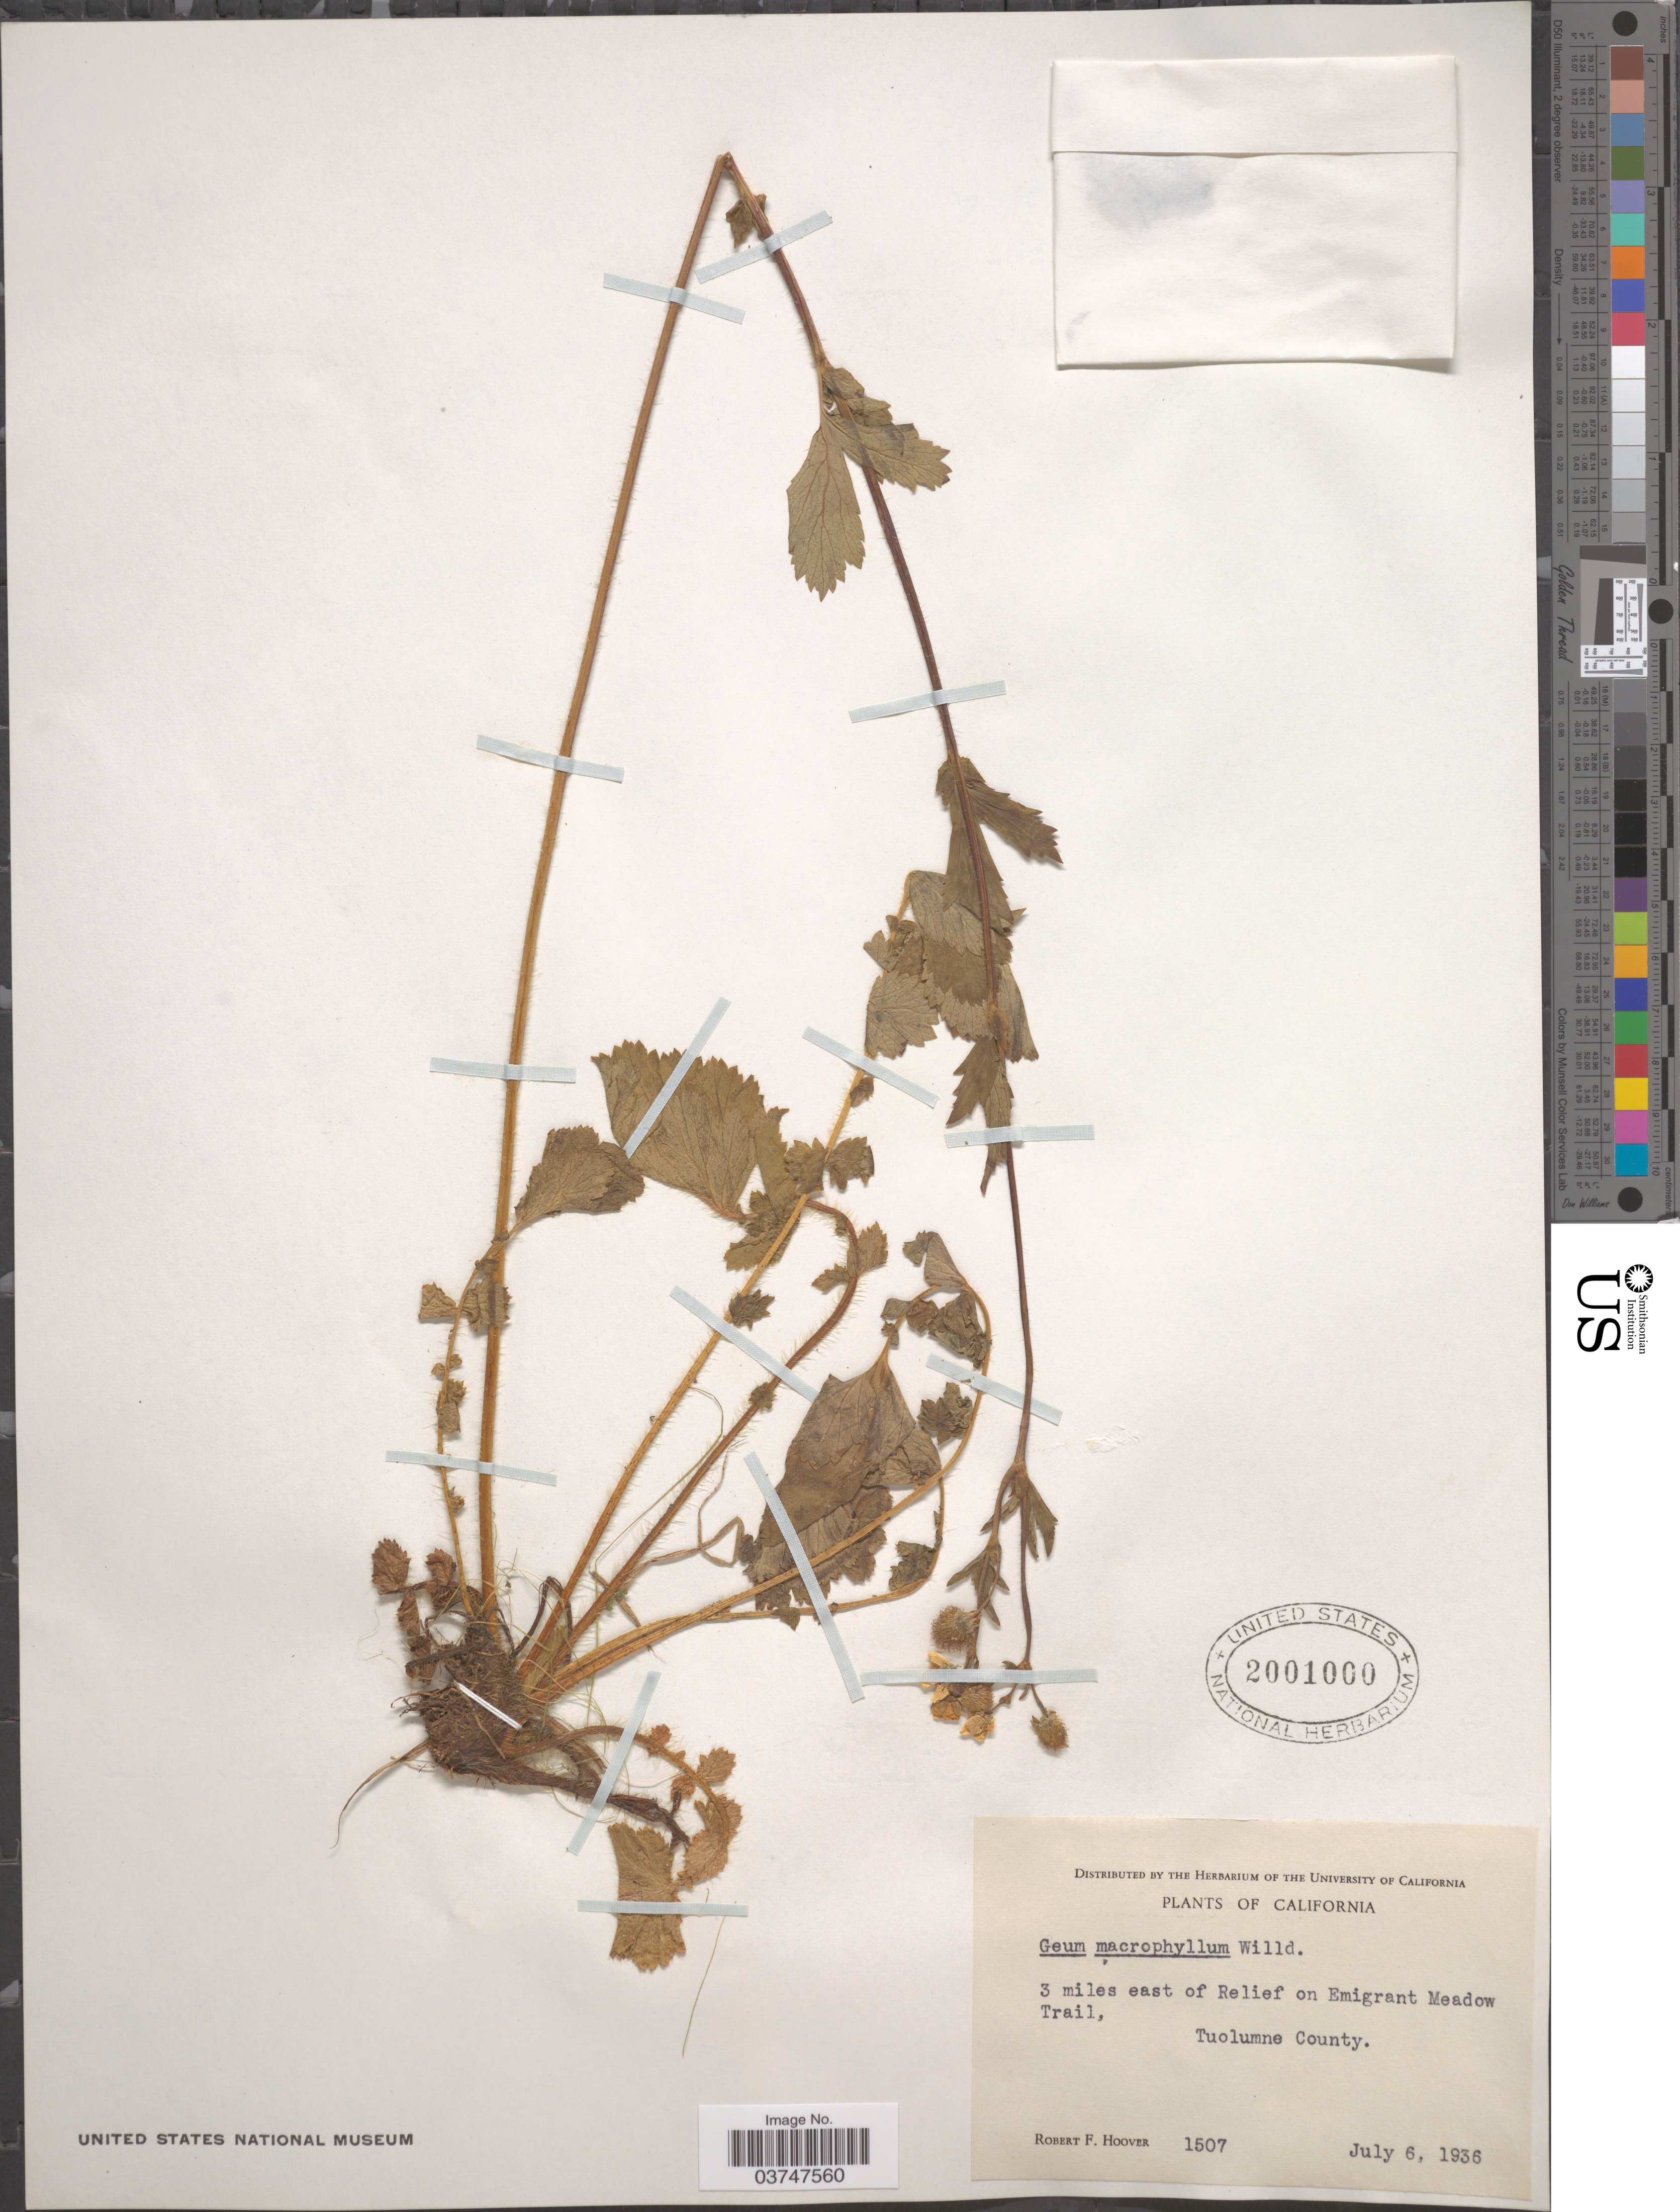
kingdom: Plantae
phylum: Tracheophyta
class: Magnoliopsida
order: Rosales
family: Rosaceae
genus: Geum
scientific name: Geum macrophyllum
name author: Willd.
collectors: R. F. Hoover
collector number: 1507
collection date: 1936-07-06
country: United States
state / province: California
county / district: Tuolumne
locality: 3 miles east of Relief on Emigrant Meadow Trail, Tuolumne County.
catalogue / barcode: US 2001000